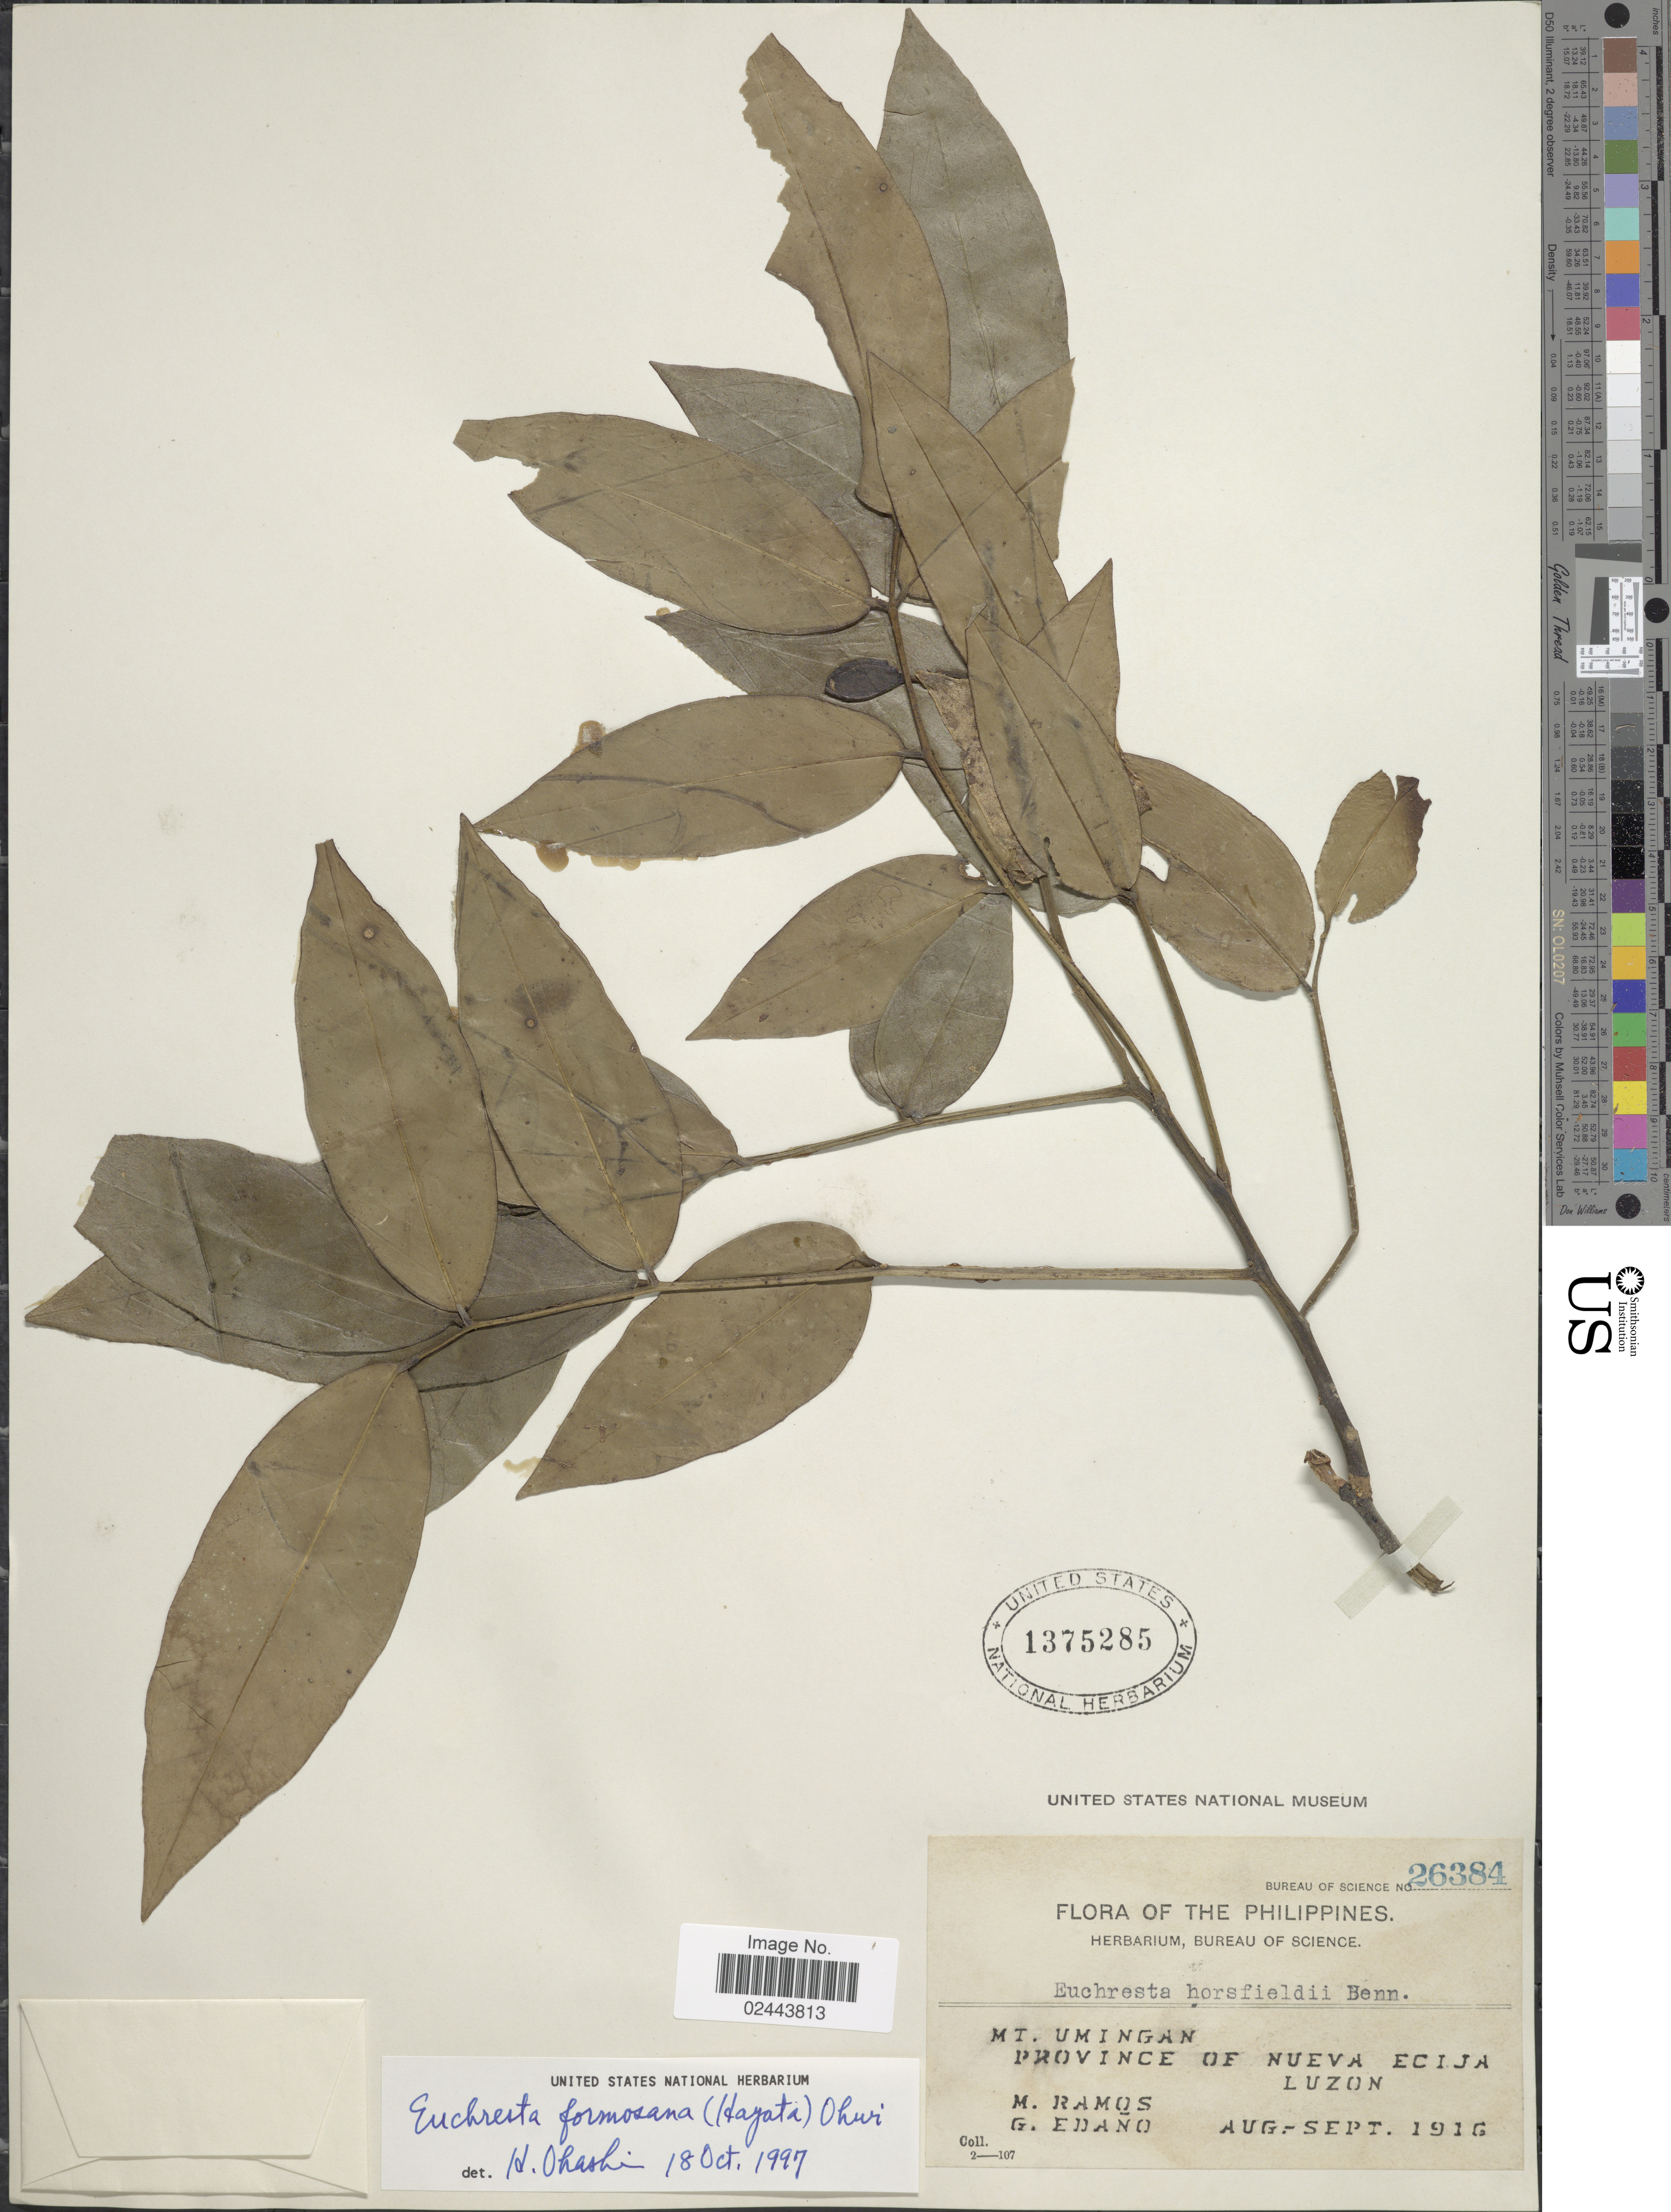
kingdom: Plantae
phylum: Tracheophyta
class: Magnoliopsida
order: Fabales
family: Fabaceae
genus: Euchresta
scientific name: Euchresta formosana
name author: (Hayata) Ohwi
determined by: Ohashi, Hiro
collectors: M. Ramos & G. Edaño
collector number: Bureau of Science 26384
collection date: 1916-08/1916-09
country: Philippines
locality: Mt. Umingan, Province of Nueva Ecija, Luzon.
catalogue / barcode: US 1375285